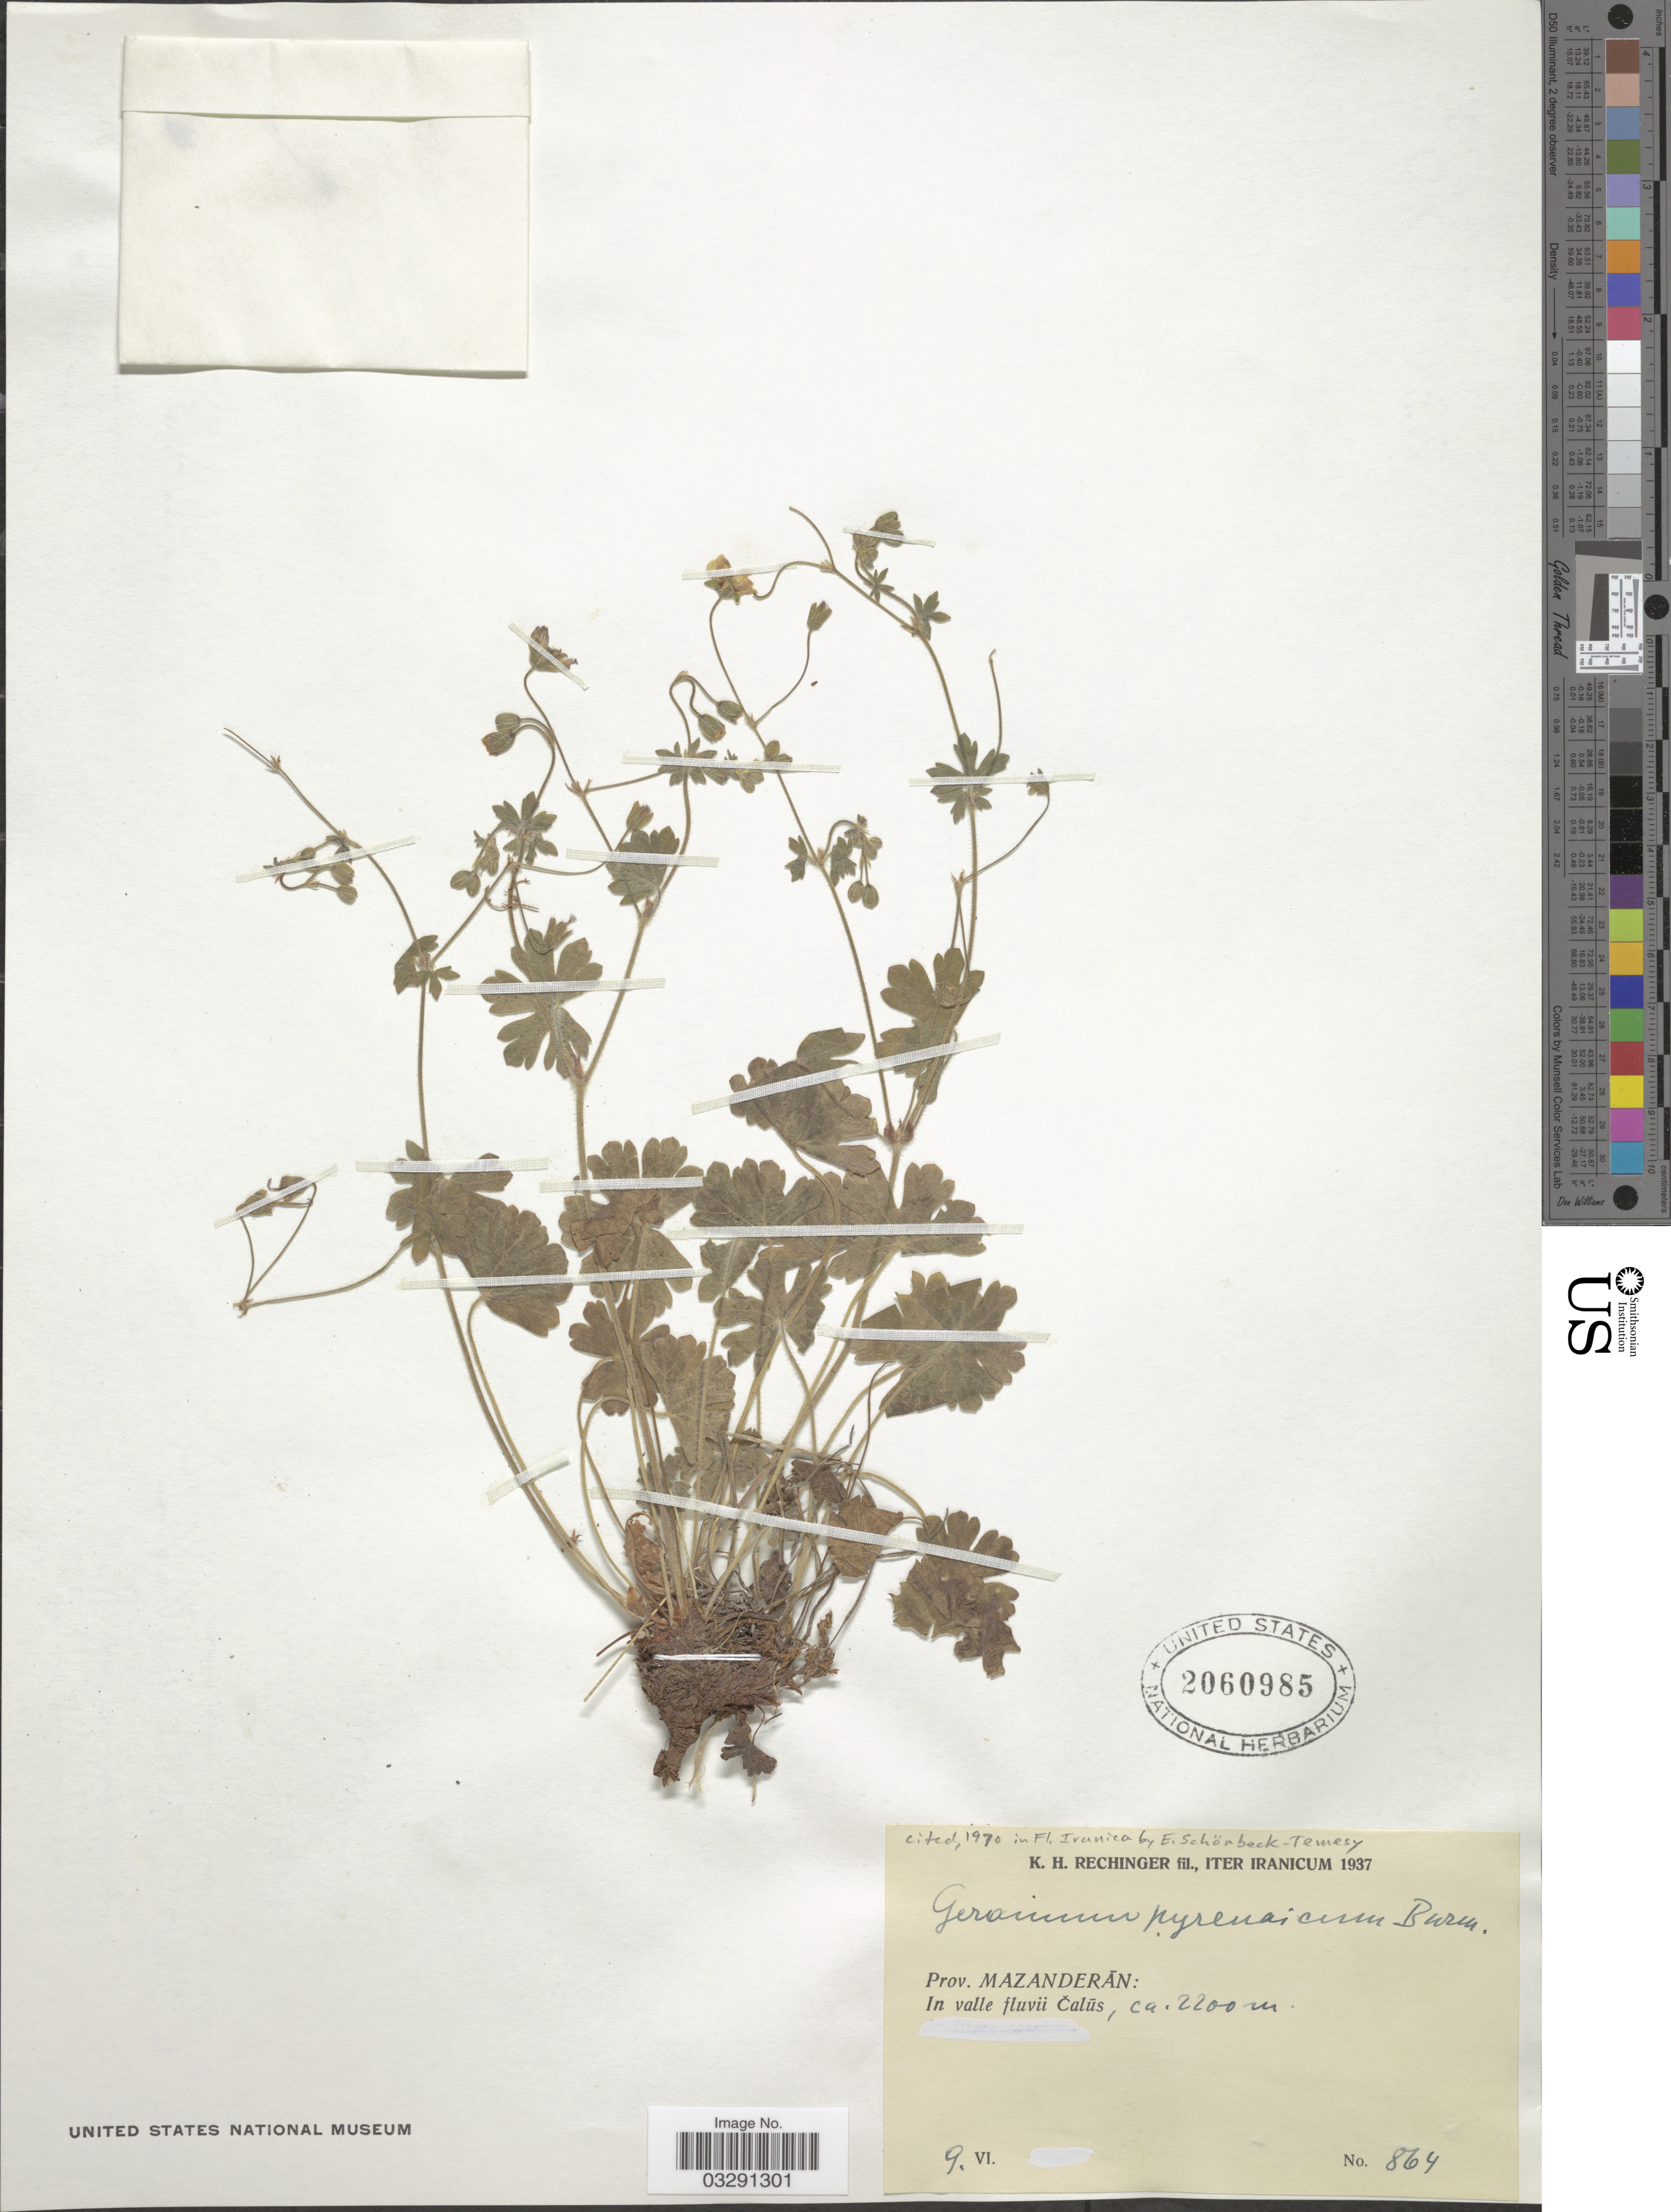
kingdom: Plantae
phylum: Tracheophyta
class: Magnoliopsida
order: Geraniales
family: Geraniaceae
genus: Geranium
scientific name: Geranium pyrenaicum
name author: Burm. f.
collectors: K. H. Rechinger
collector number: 864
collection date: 1937-06-09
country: Iran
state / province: Mazandaran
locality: Prov. Mazanderan: In valle fluvii Calus.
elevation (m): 2200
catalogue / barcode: US 2060985